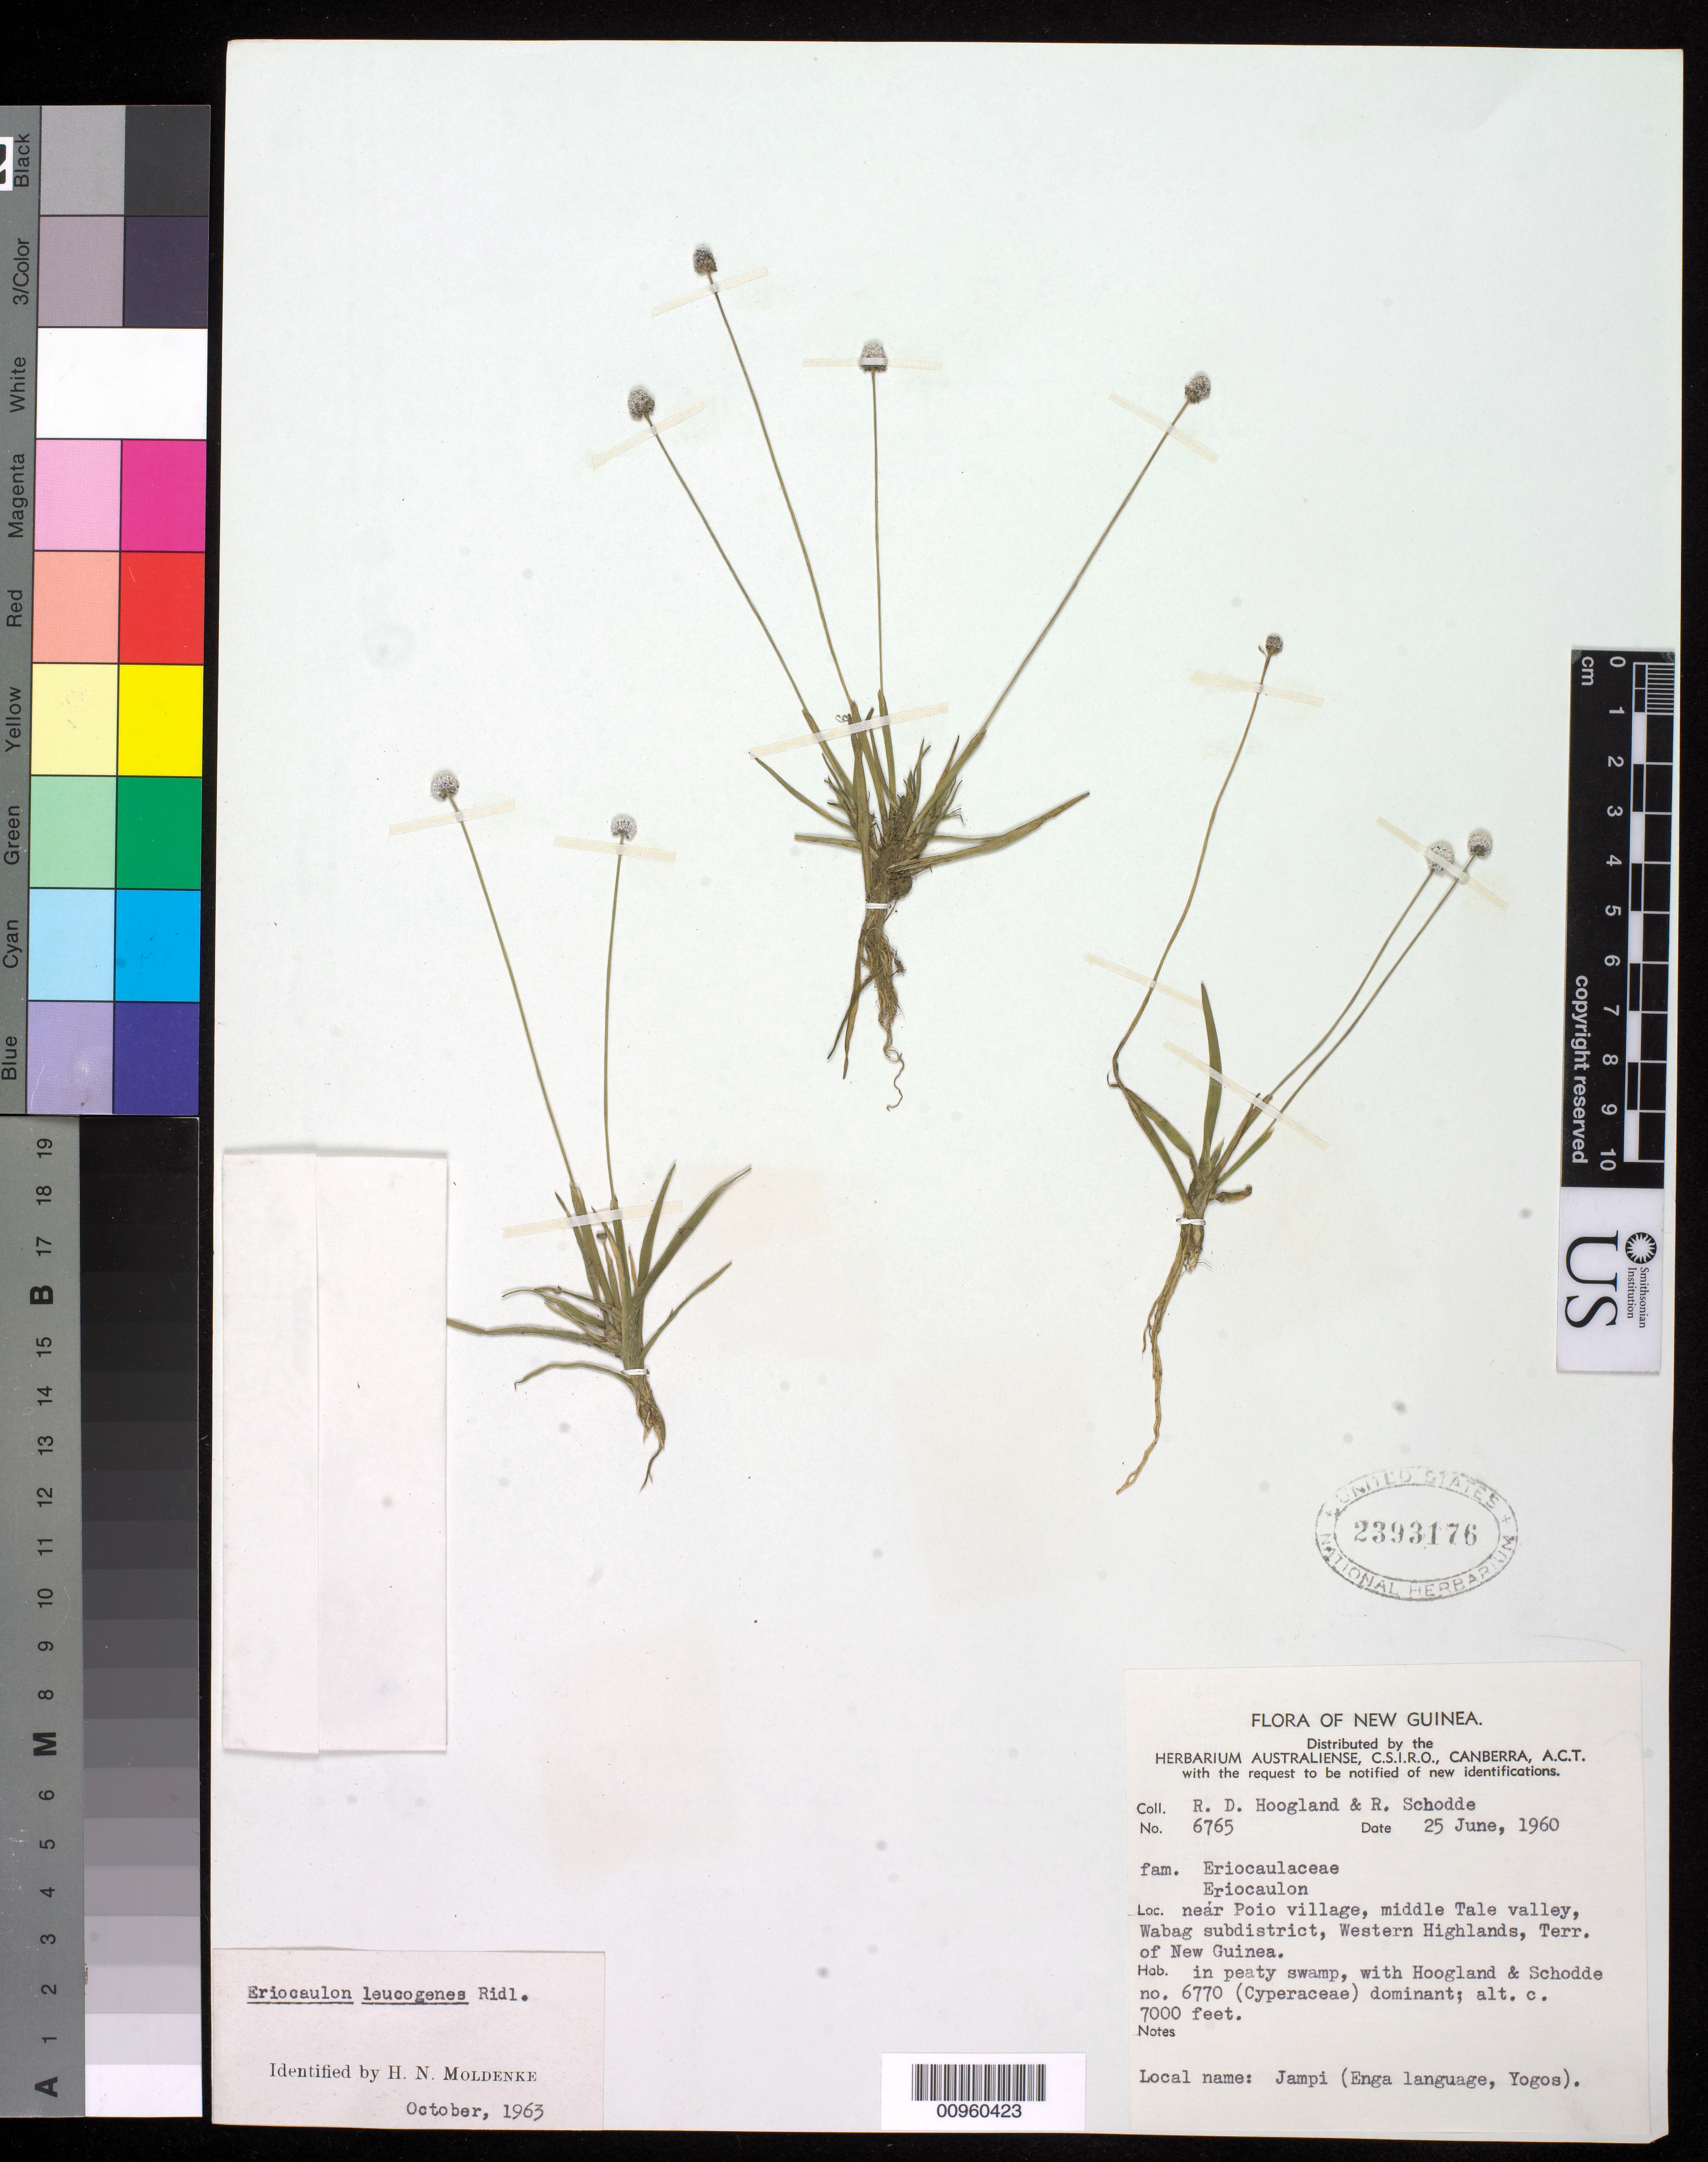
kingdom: Plantae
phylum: Tracheophyta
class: Liliopsida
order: Poales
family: Eriocaulaceae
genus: Eriocaulon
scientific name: Eriocaulon leucogenes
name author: Ridl.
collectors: R. D. Hoogland & R. Schodde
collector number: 6765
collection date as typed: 25 Jun 1960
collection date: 1960-06-25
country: Papua New Guinea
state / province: Enga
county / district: Wabag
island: New Guinea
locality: Near Poio village, middle Tale valley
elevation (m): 2134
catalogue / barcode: US 2393176